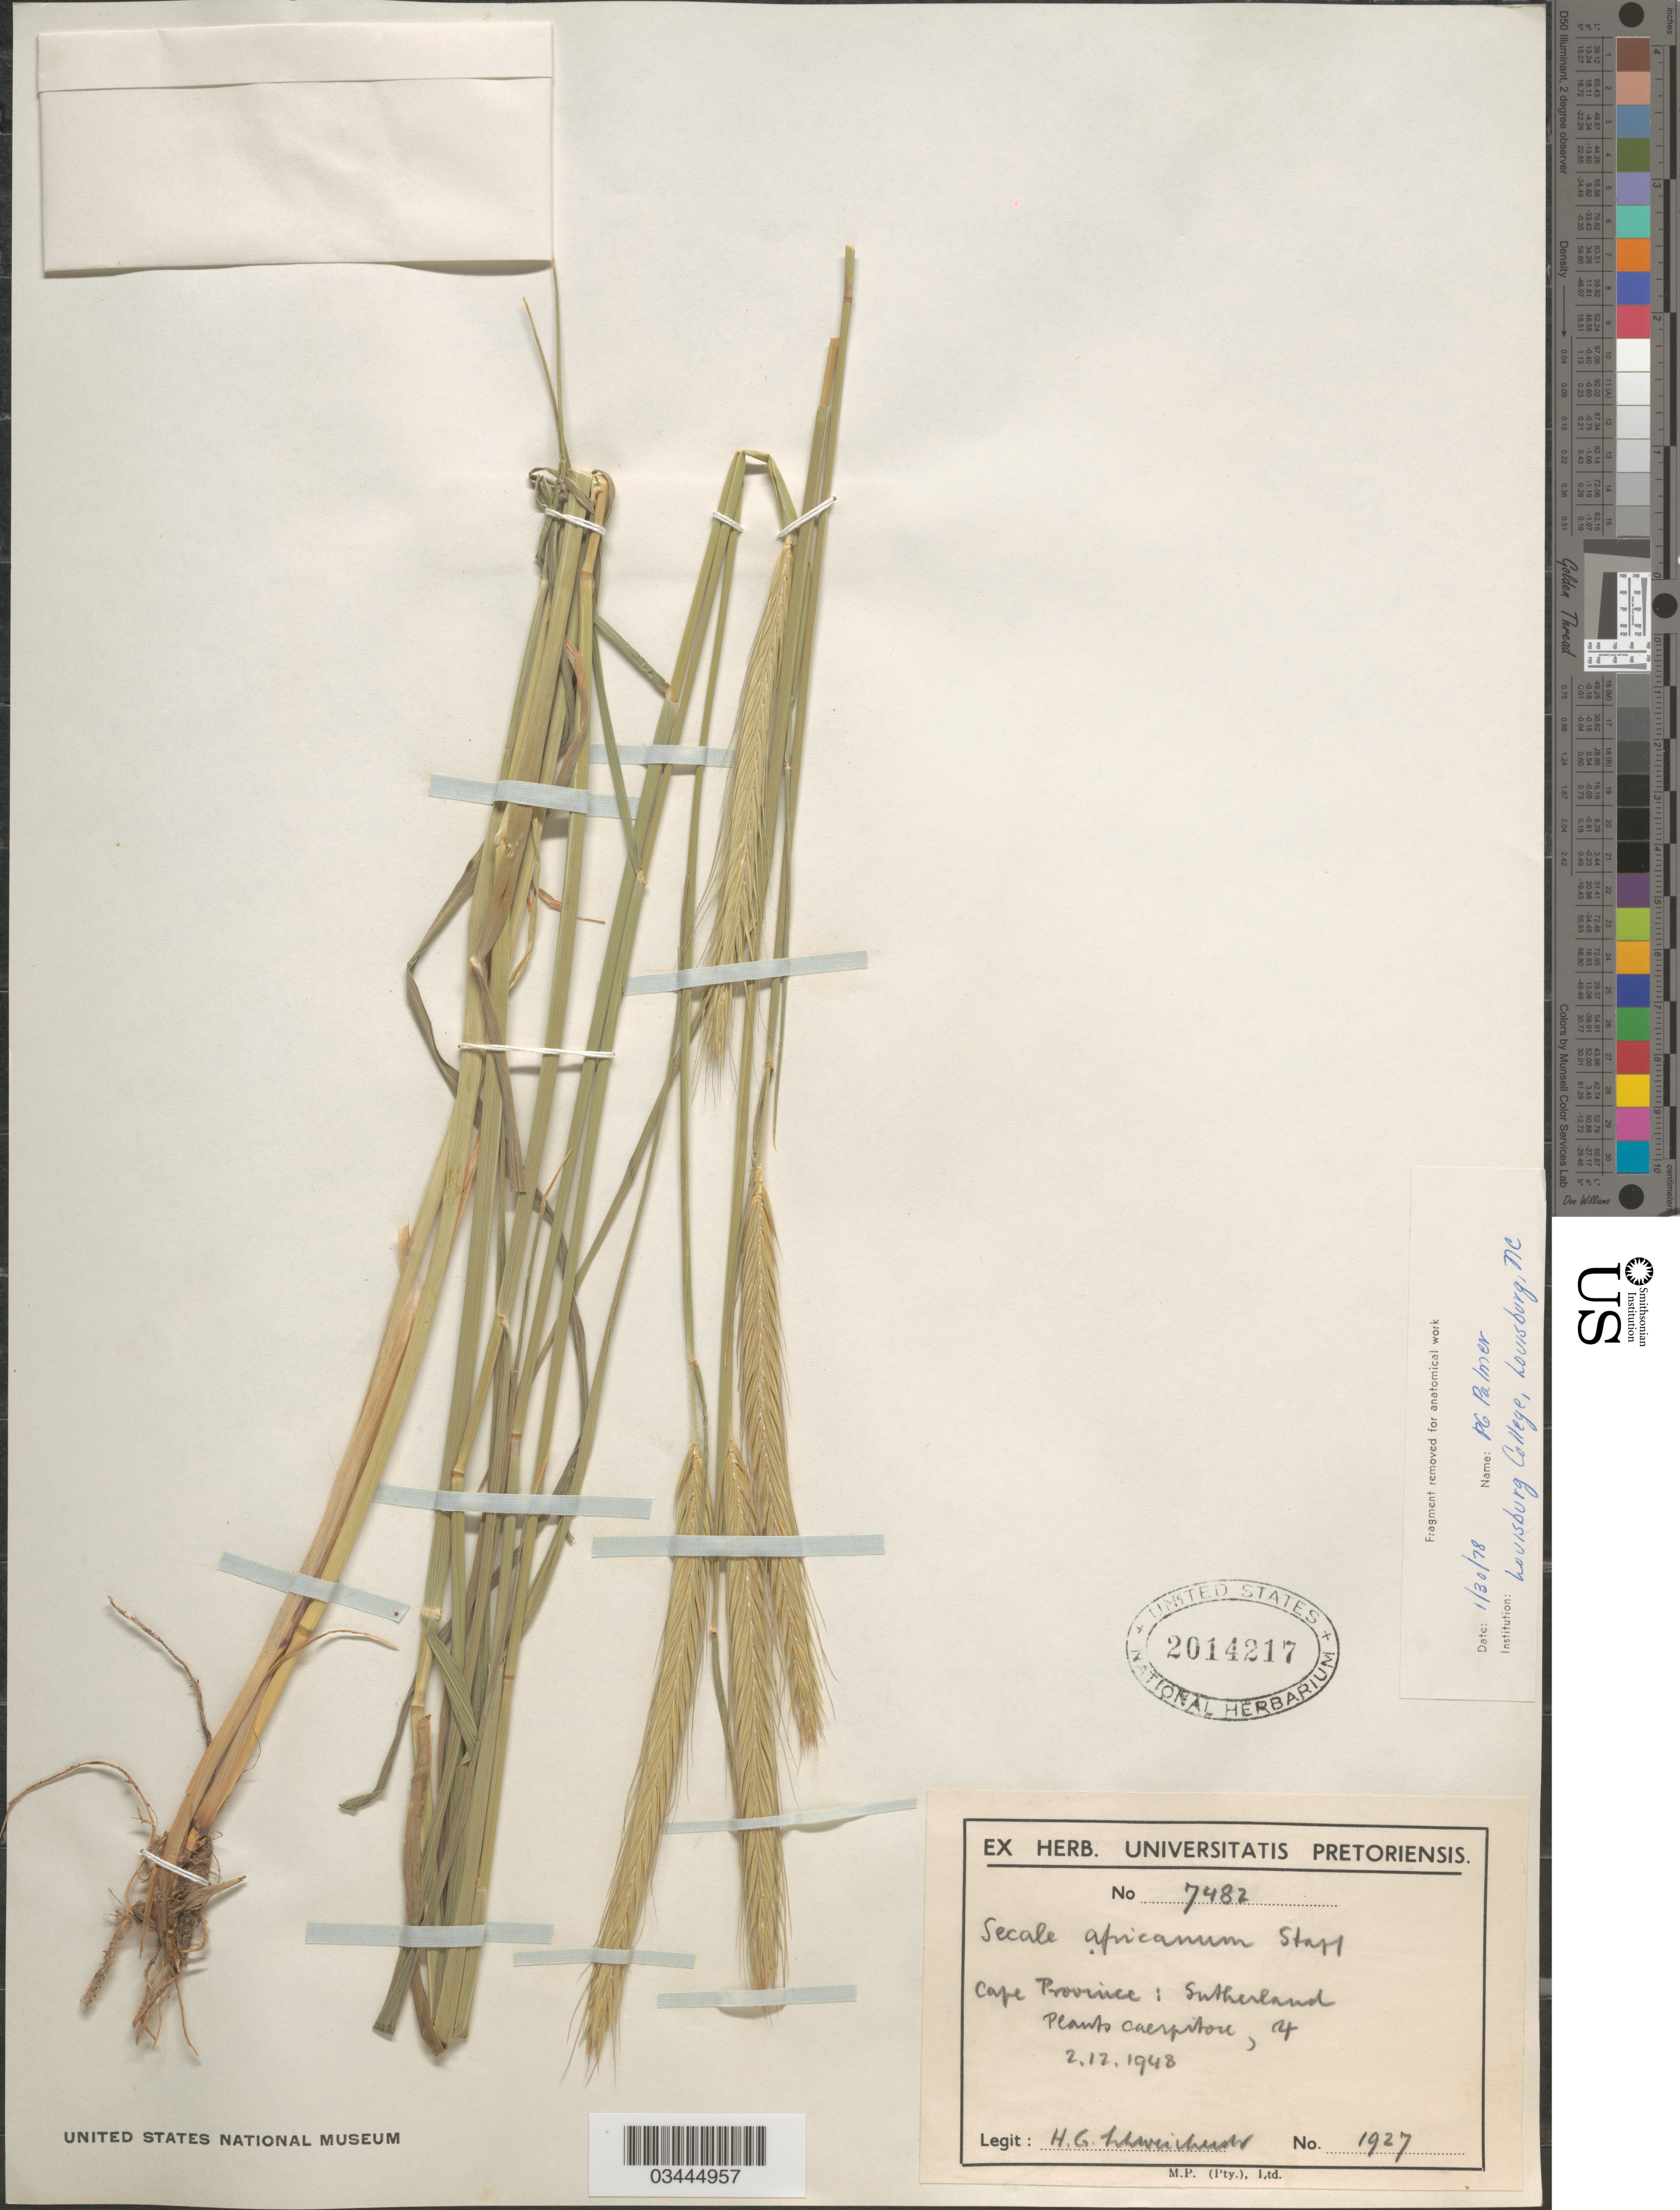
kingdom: Plantae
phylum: Tracheophyta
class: Liliopsida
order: Poales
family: Poaceae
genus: Secale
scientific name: Secale africanum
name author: Stapf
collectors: H. Schweickerdt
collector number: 1927/7482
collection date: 1948-12-02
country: South Africa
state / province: Northern Cape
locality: Sutherland.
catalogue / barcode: US 2014217